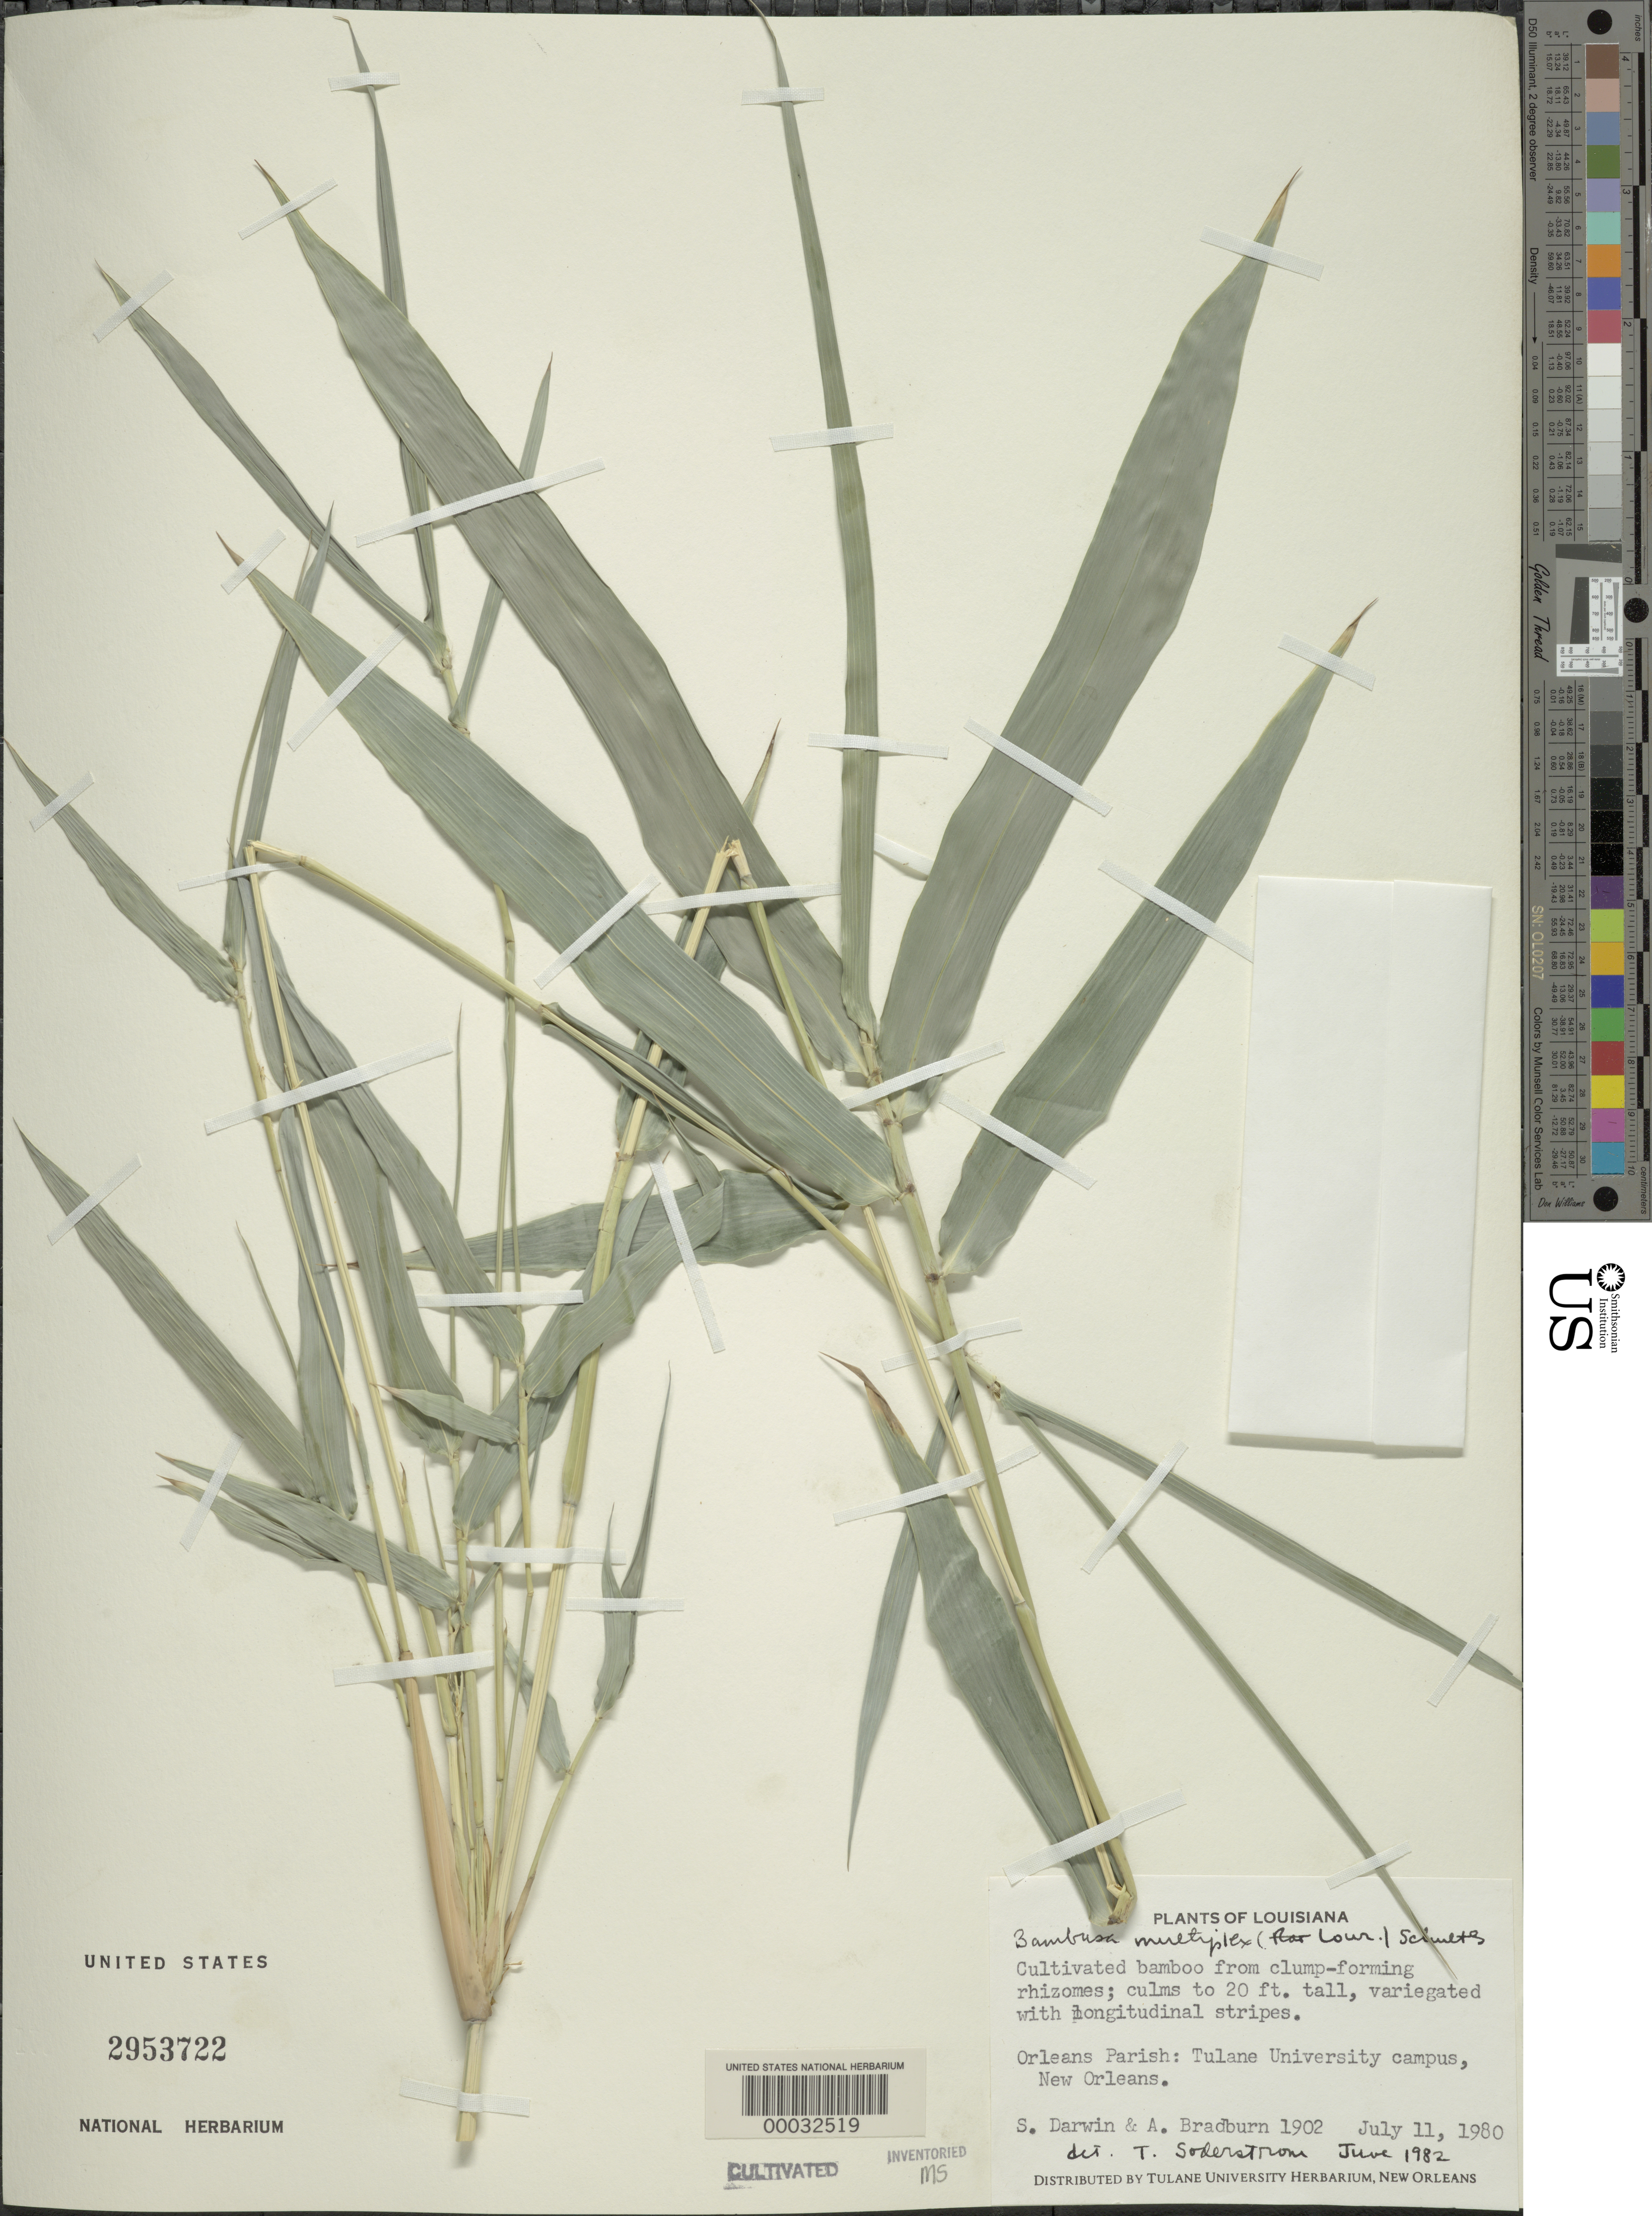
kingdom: Plantae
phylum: Tracheophyta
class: Liliopsida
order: Poales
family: Poaceae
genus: Bambusa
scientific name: Bambusa multiplex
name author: (Lour.) Raeusch. ex Schult. & Schult. f.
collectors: S. P. Darwin & A. Bradburn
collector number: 1902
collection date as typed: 11 Jul 1980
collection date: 1980-07-11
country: United States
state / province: Louisiana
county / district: Orleans Parish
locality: Tulane university campus-new orleans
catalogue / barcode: US 2953722